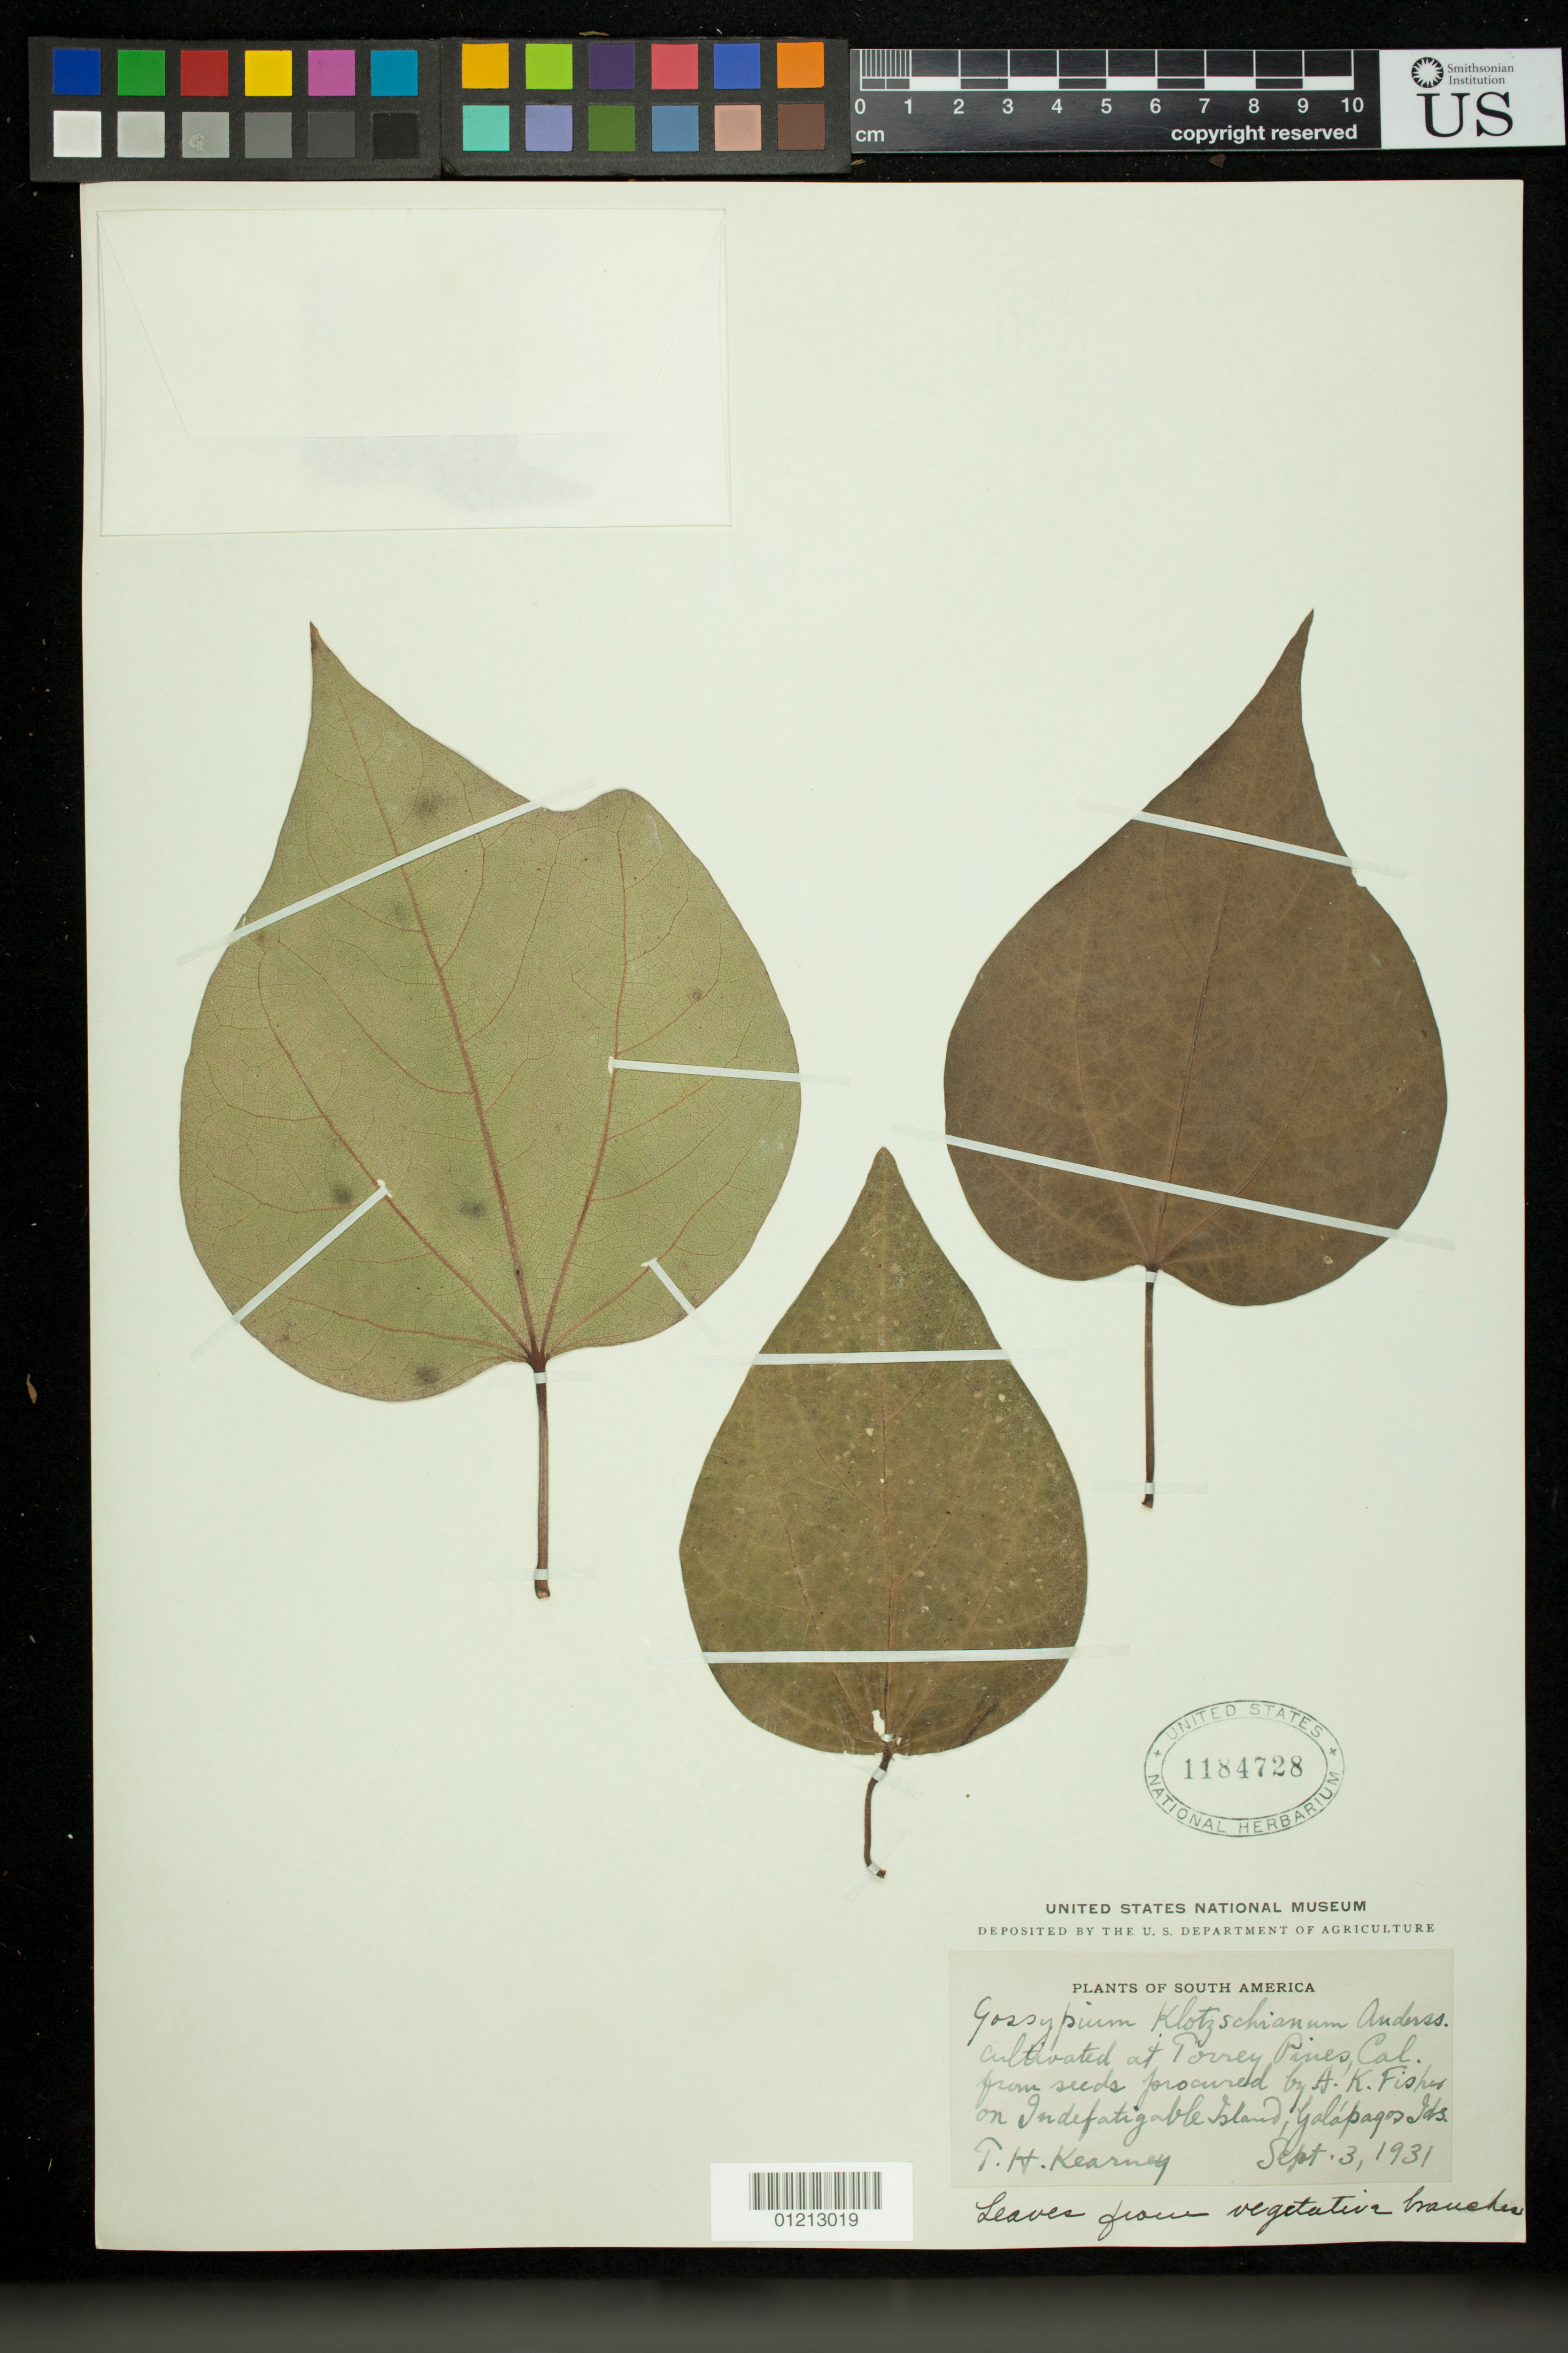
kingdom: Plantae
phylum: Tracheophyta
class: Magnoliopsida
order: Malvales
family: Malvaceae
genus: Gossypium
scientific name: Gossypium klotschianum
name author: Anderson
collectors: T. H. Kearney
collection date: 1931-03-09 or 1931-09-03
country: United States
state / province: California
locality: from seeds procured by A.K. Fisher on Indefatigable Island, Galapagos Ids,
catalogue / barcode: US 1184728